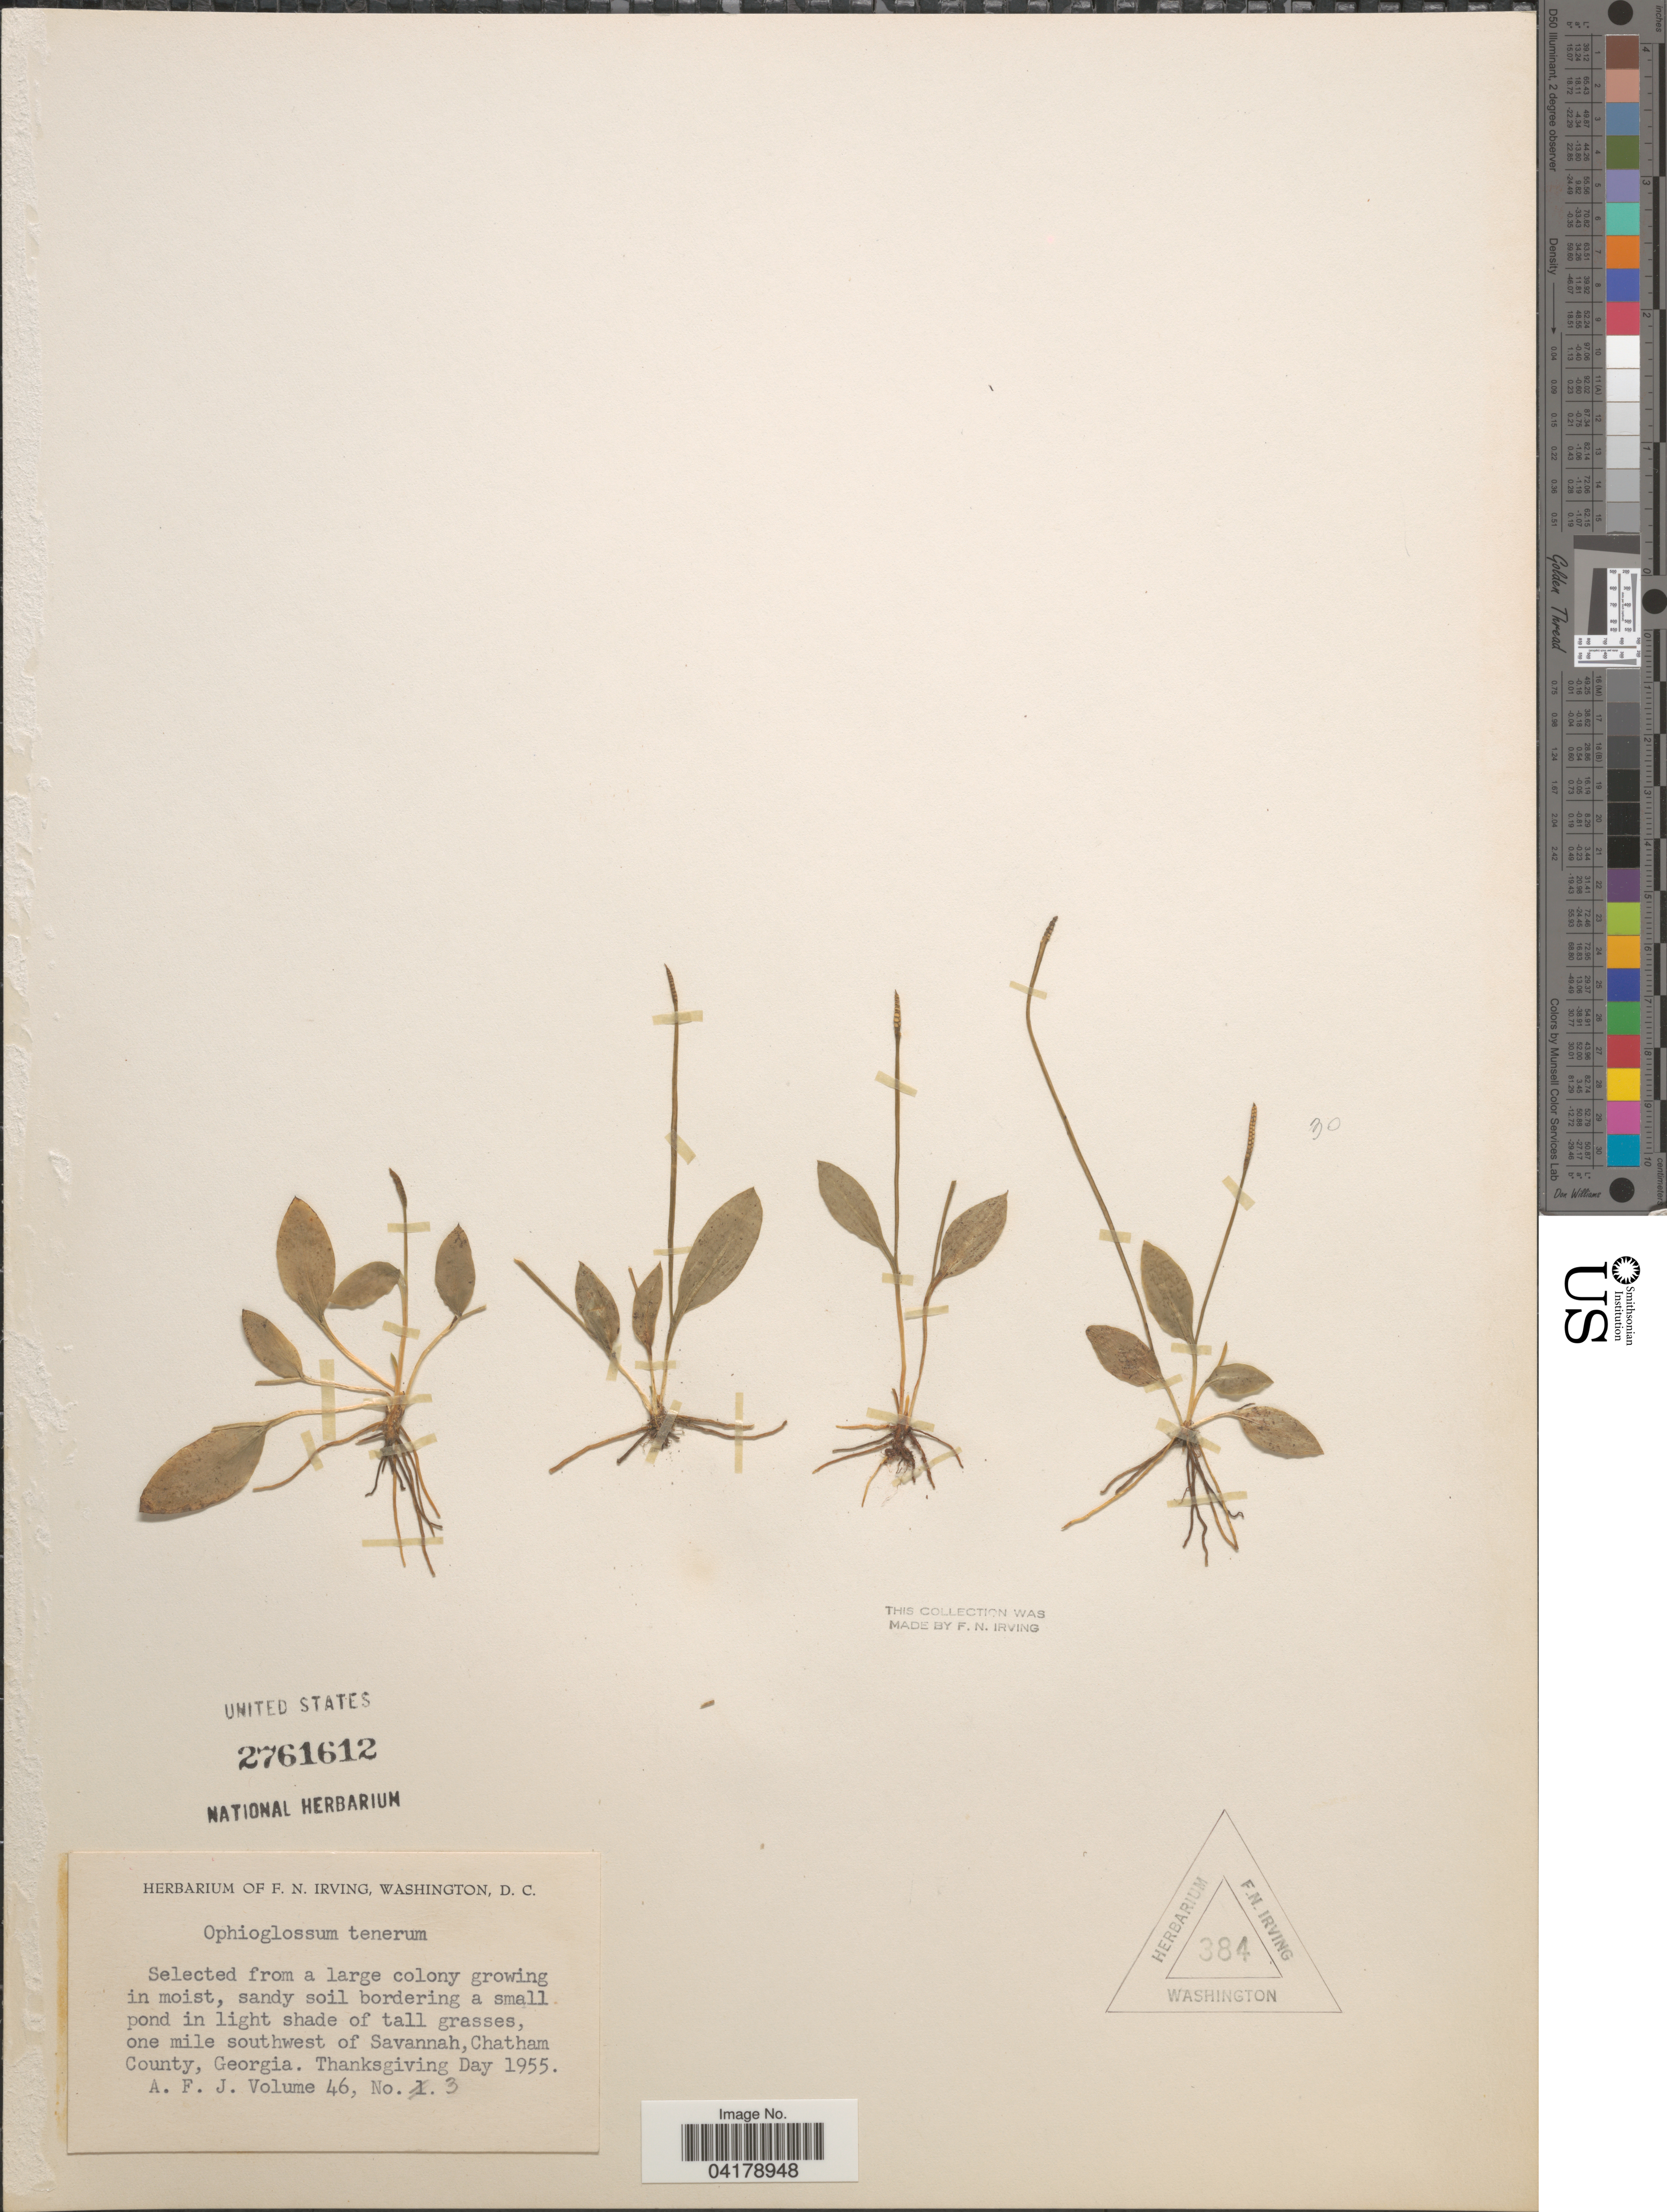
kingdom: Plantae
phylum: Tracheophyta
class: Polypodiopsida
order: Ophioglossales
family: Ophioglossaceae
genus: Ophioglossum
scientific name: Ophioglossum tenerum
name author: Mett. ex Prantl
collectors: A. F. J.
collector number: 3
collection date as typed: Thanksgiving Day 1955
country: United States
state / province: Georgia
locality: One mile southwest of Savannah, Chatham County.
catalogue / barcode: US 2761612